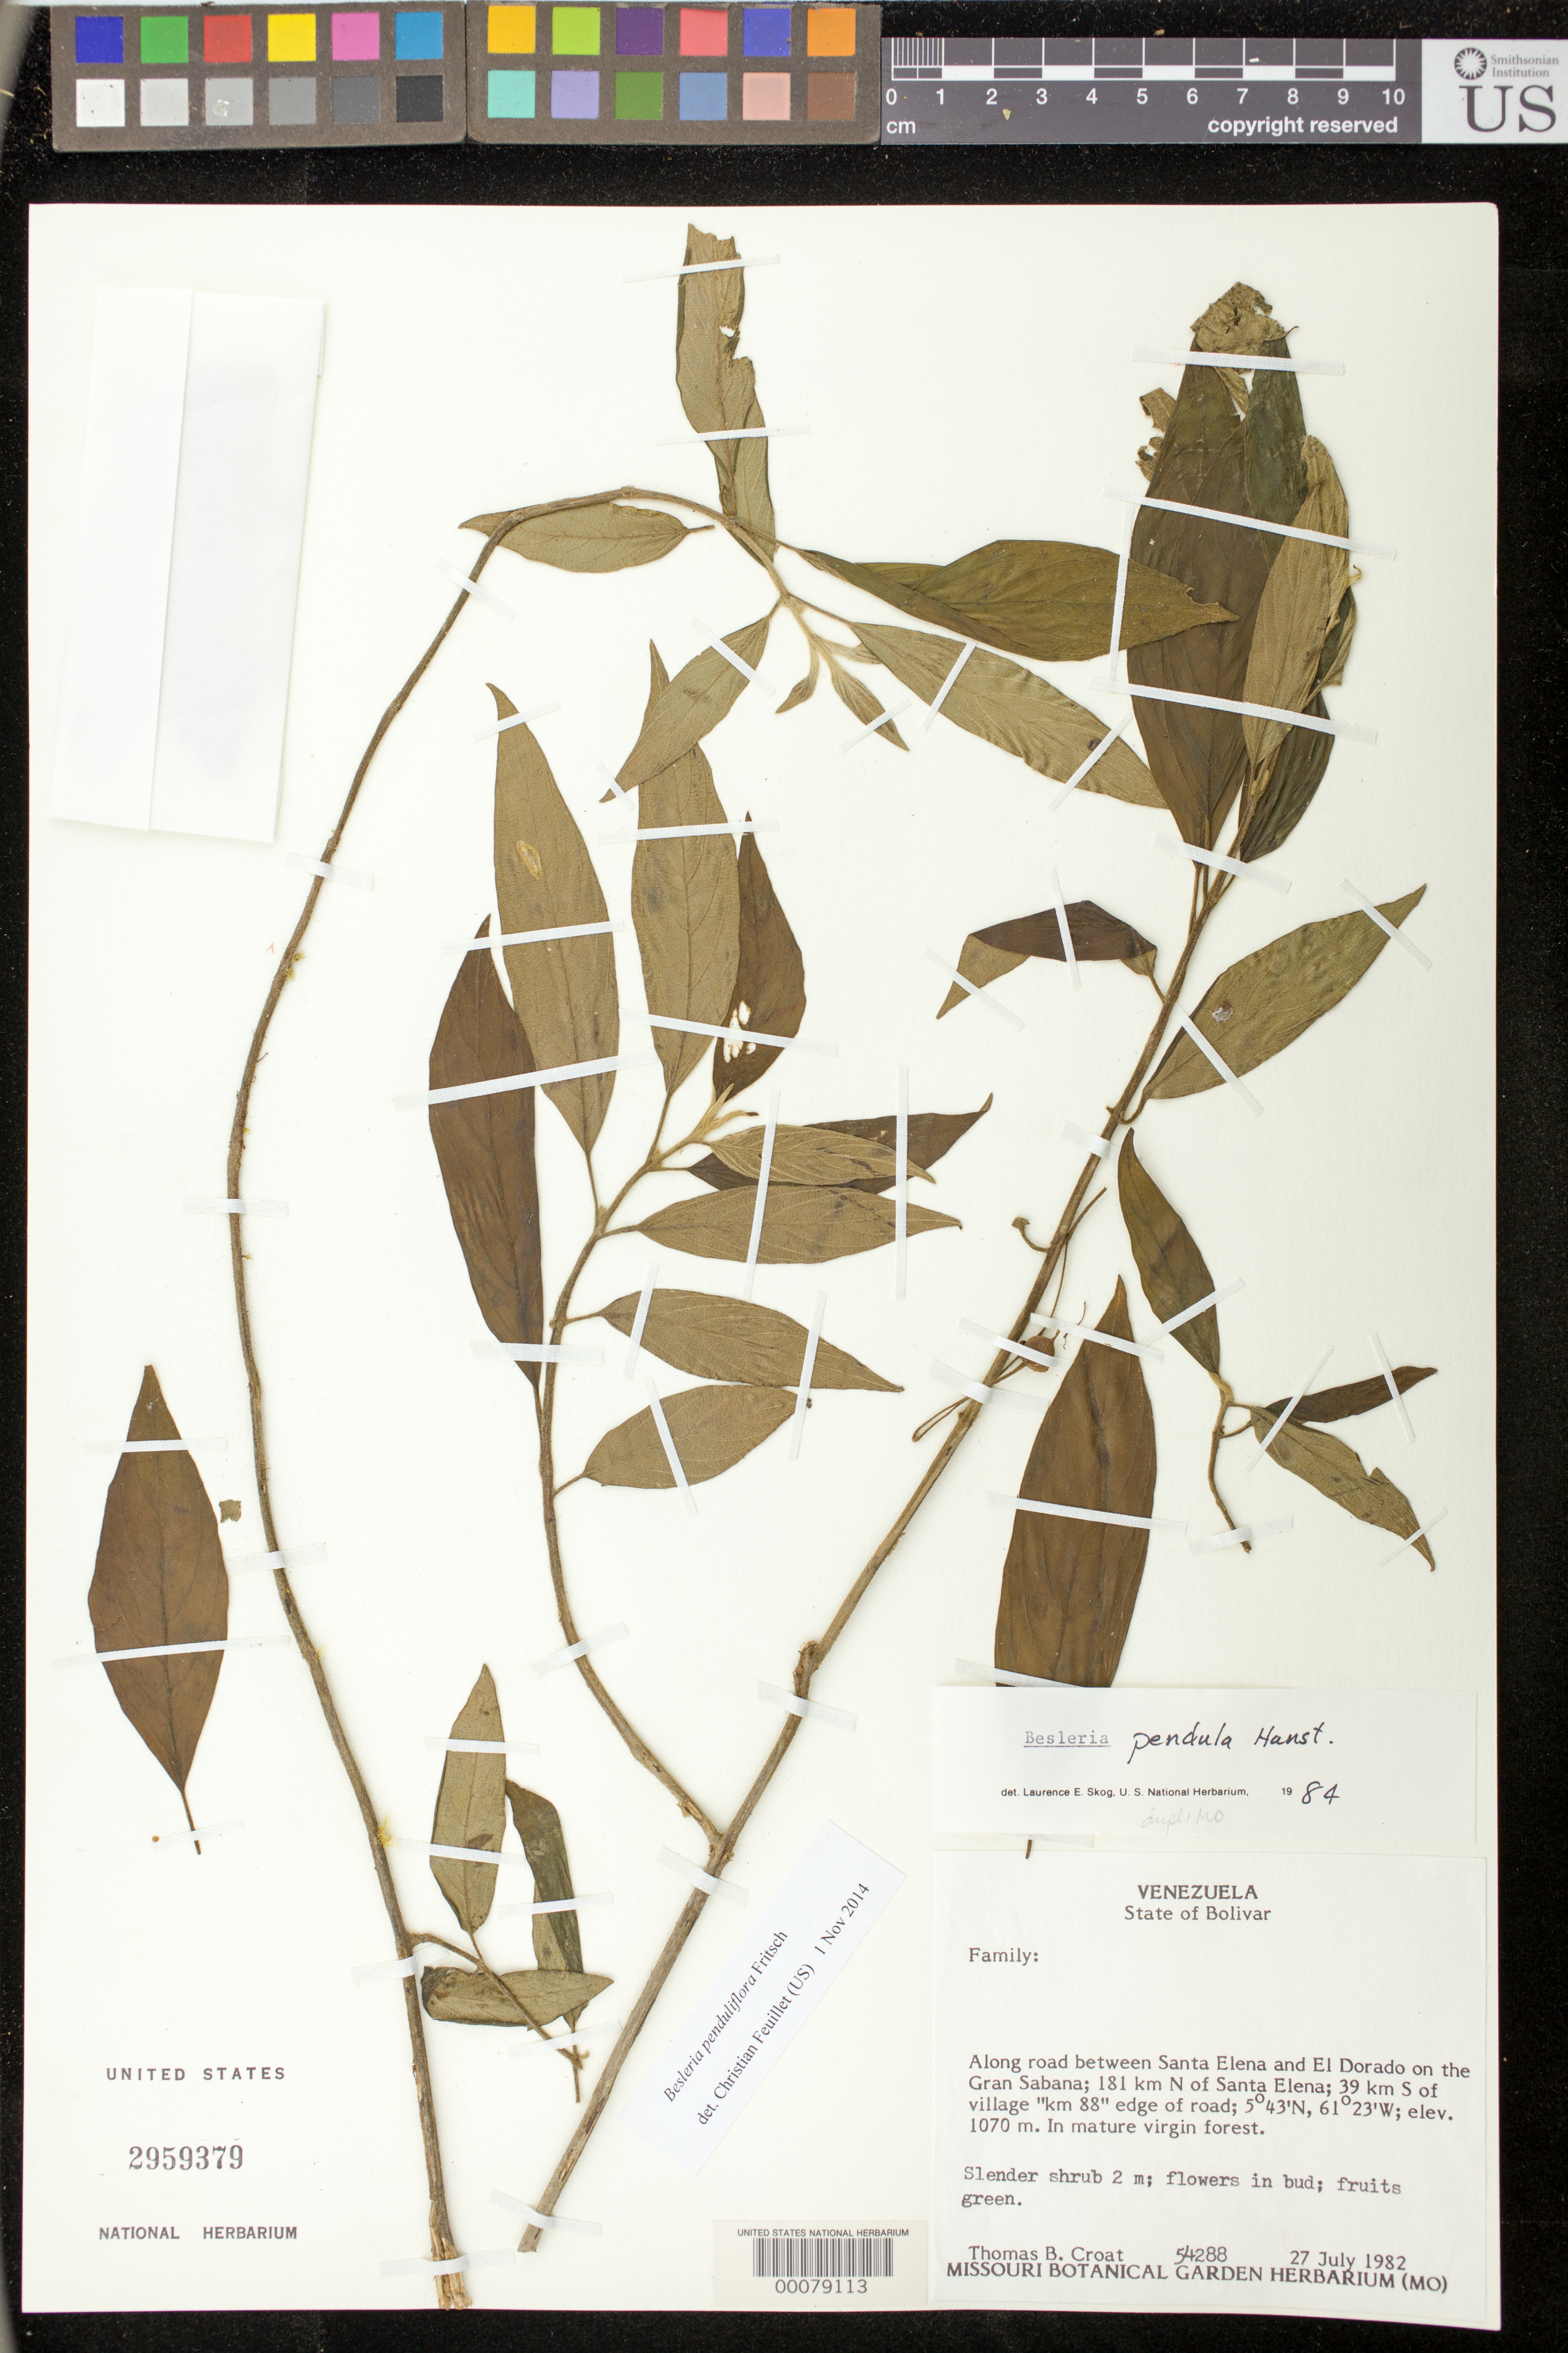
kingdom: Plantae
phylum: Tracheophyta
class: Magnoliopsida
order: Lamiales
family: Gesneriaceae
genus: Besleria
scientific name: Besleria pendula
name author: Hanst.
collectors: T. B. Croat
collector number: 54288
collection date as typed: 27 Jul 1982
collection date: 1982-07-27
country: Venezuela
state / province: Bolívar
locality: Along road between Santa Elena & El Dorado on the Gran Sabana, 181 km N of Santa Elena, 39 km S of village "km 88"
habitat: In mature virgin forest, edge of road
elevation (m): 1070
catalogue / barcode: US 2959379